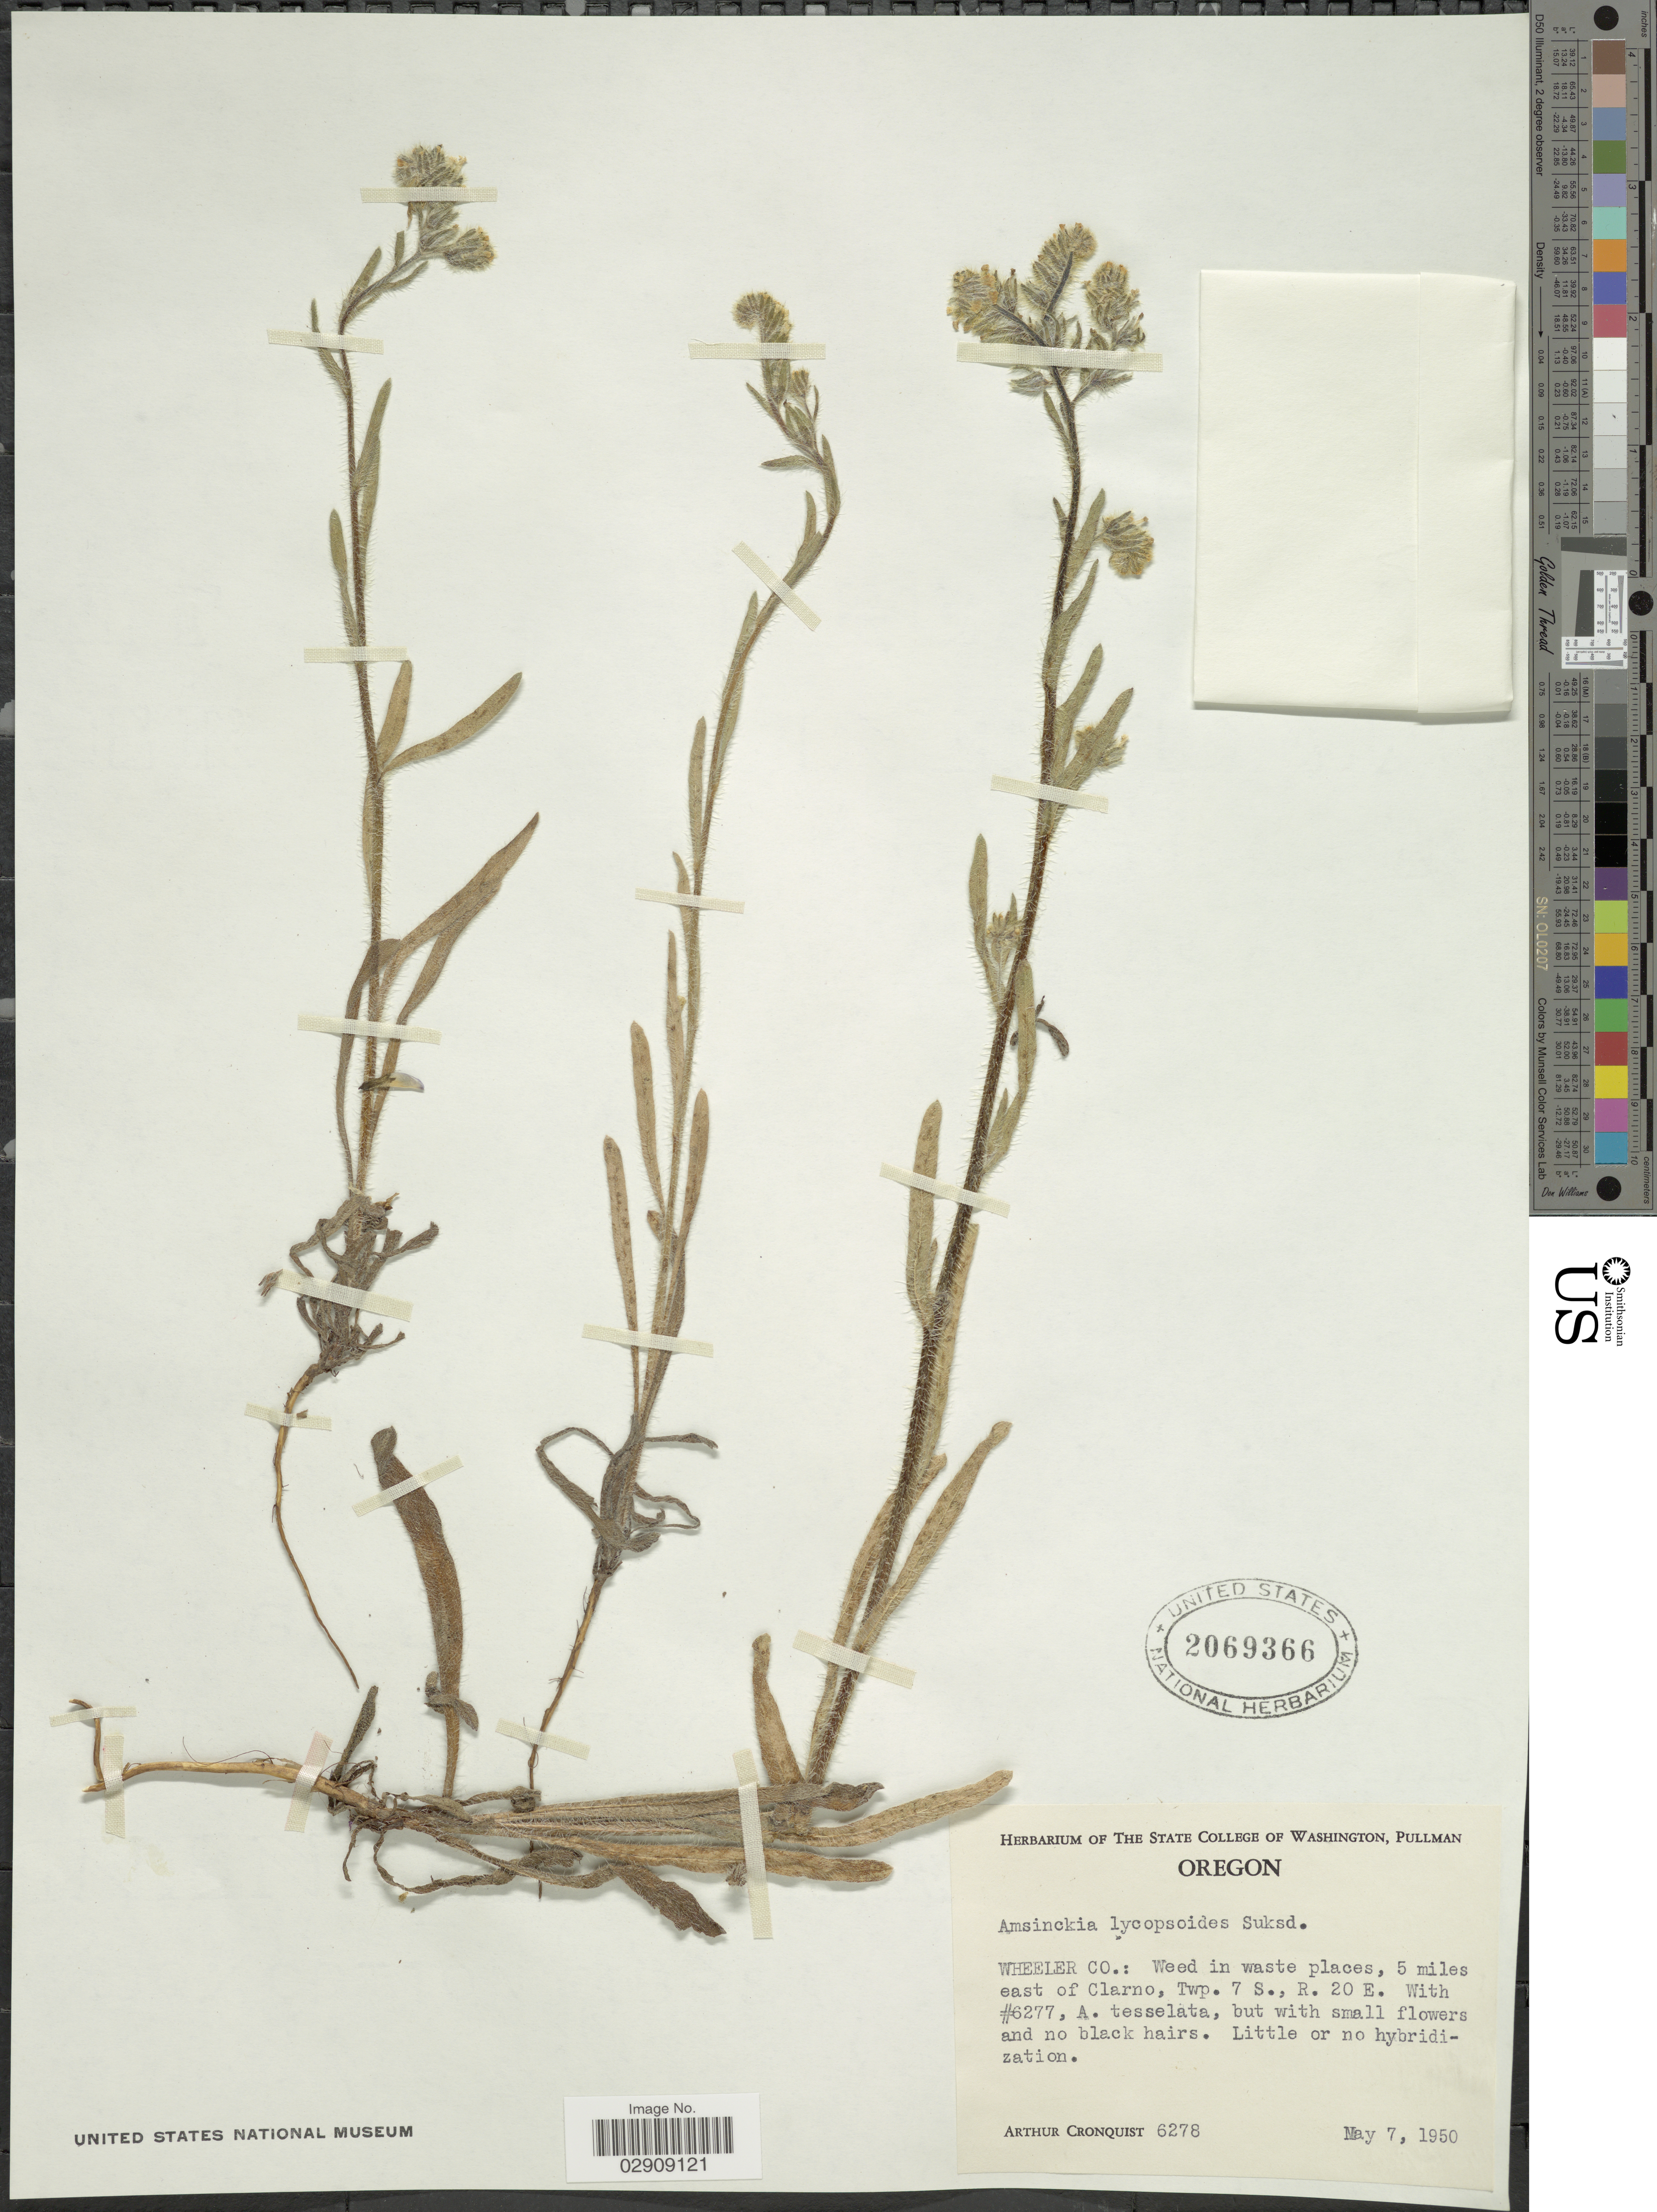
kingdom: Plantae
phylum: Tracheophyta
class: Magnoliopsida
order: Boraginales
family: Boraginaceae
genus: Amsinckia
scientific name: Amsinckia lycopsoides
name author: Lehm.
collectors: A. J. Cronquist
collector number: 6278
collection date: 1950-05-07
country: United States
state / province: Oregon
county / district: Wheeler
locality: Wheeler Co.: 5 miles east of Clarno, Twp. 7S., R.20E.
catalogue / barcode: US 2069366